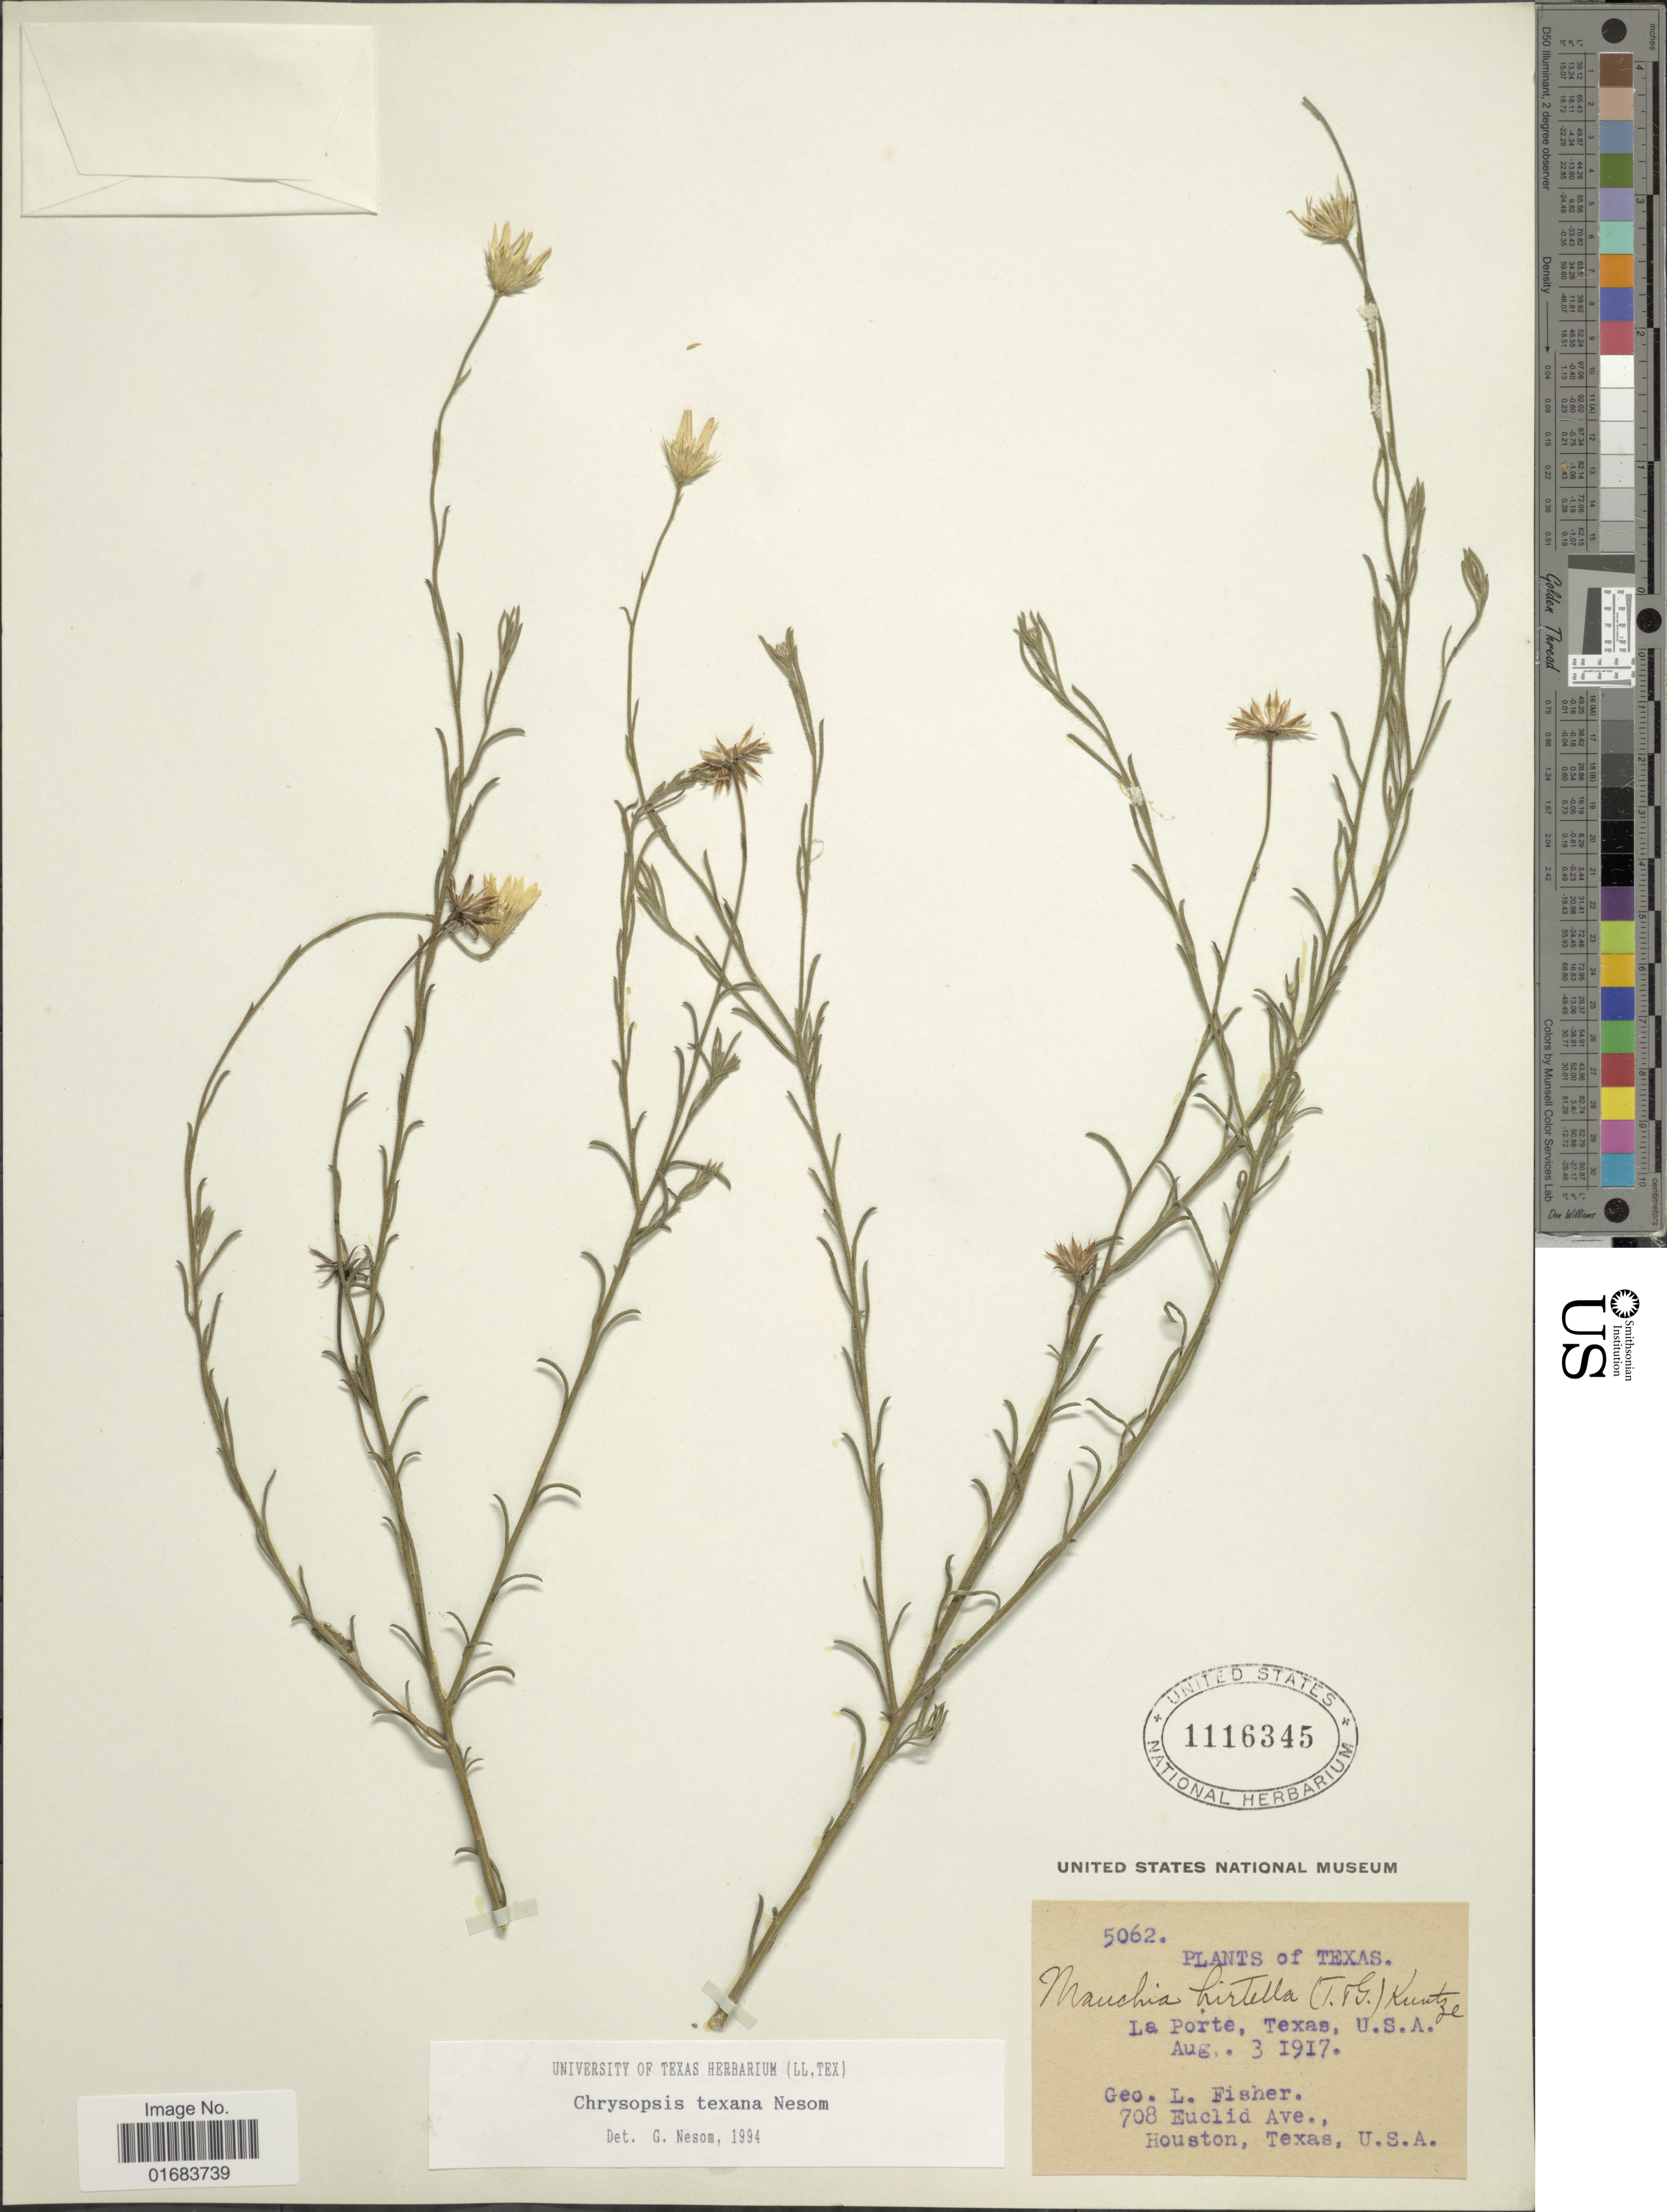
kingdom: Plantae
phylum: Tracheophyta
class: Magnoliopsida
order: Asterales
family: Asteraceae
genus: Chrysopsis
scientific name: Chrysopsis texana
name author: G.L. Nesom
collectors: G. H. Fisher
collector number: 5062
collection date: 1917-08-03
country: United States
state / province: Texas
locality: La Porte, Texas. U.S.A.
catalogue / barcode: US 1116345